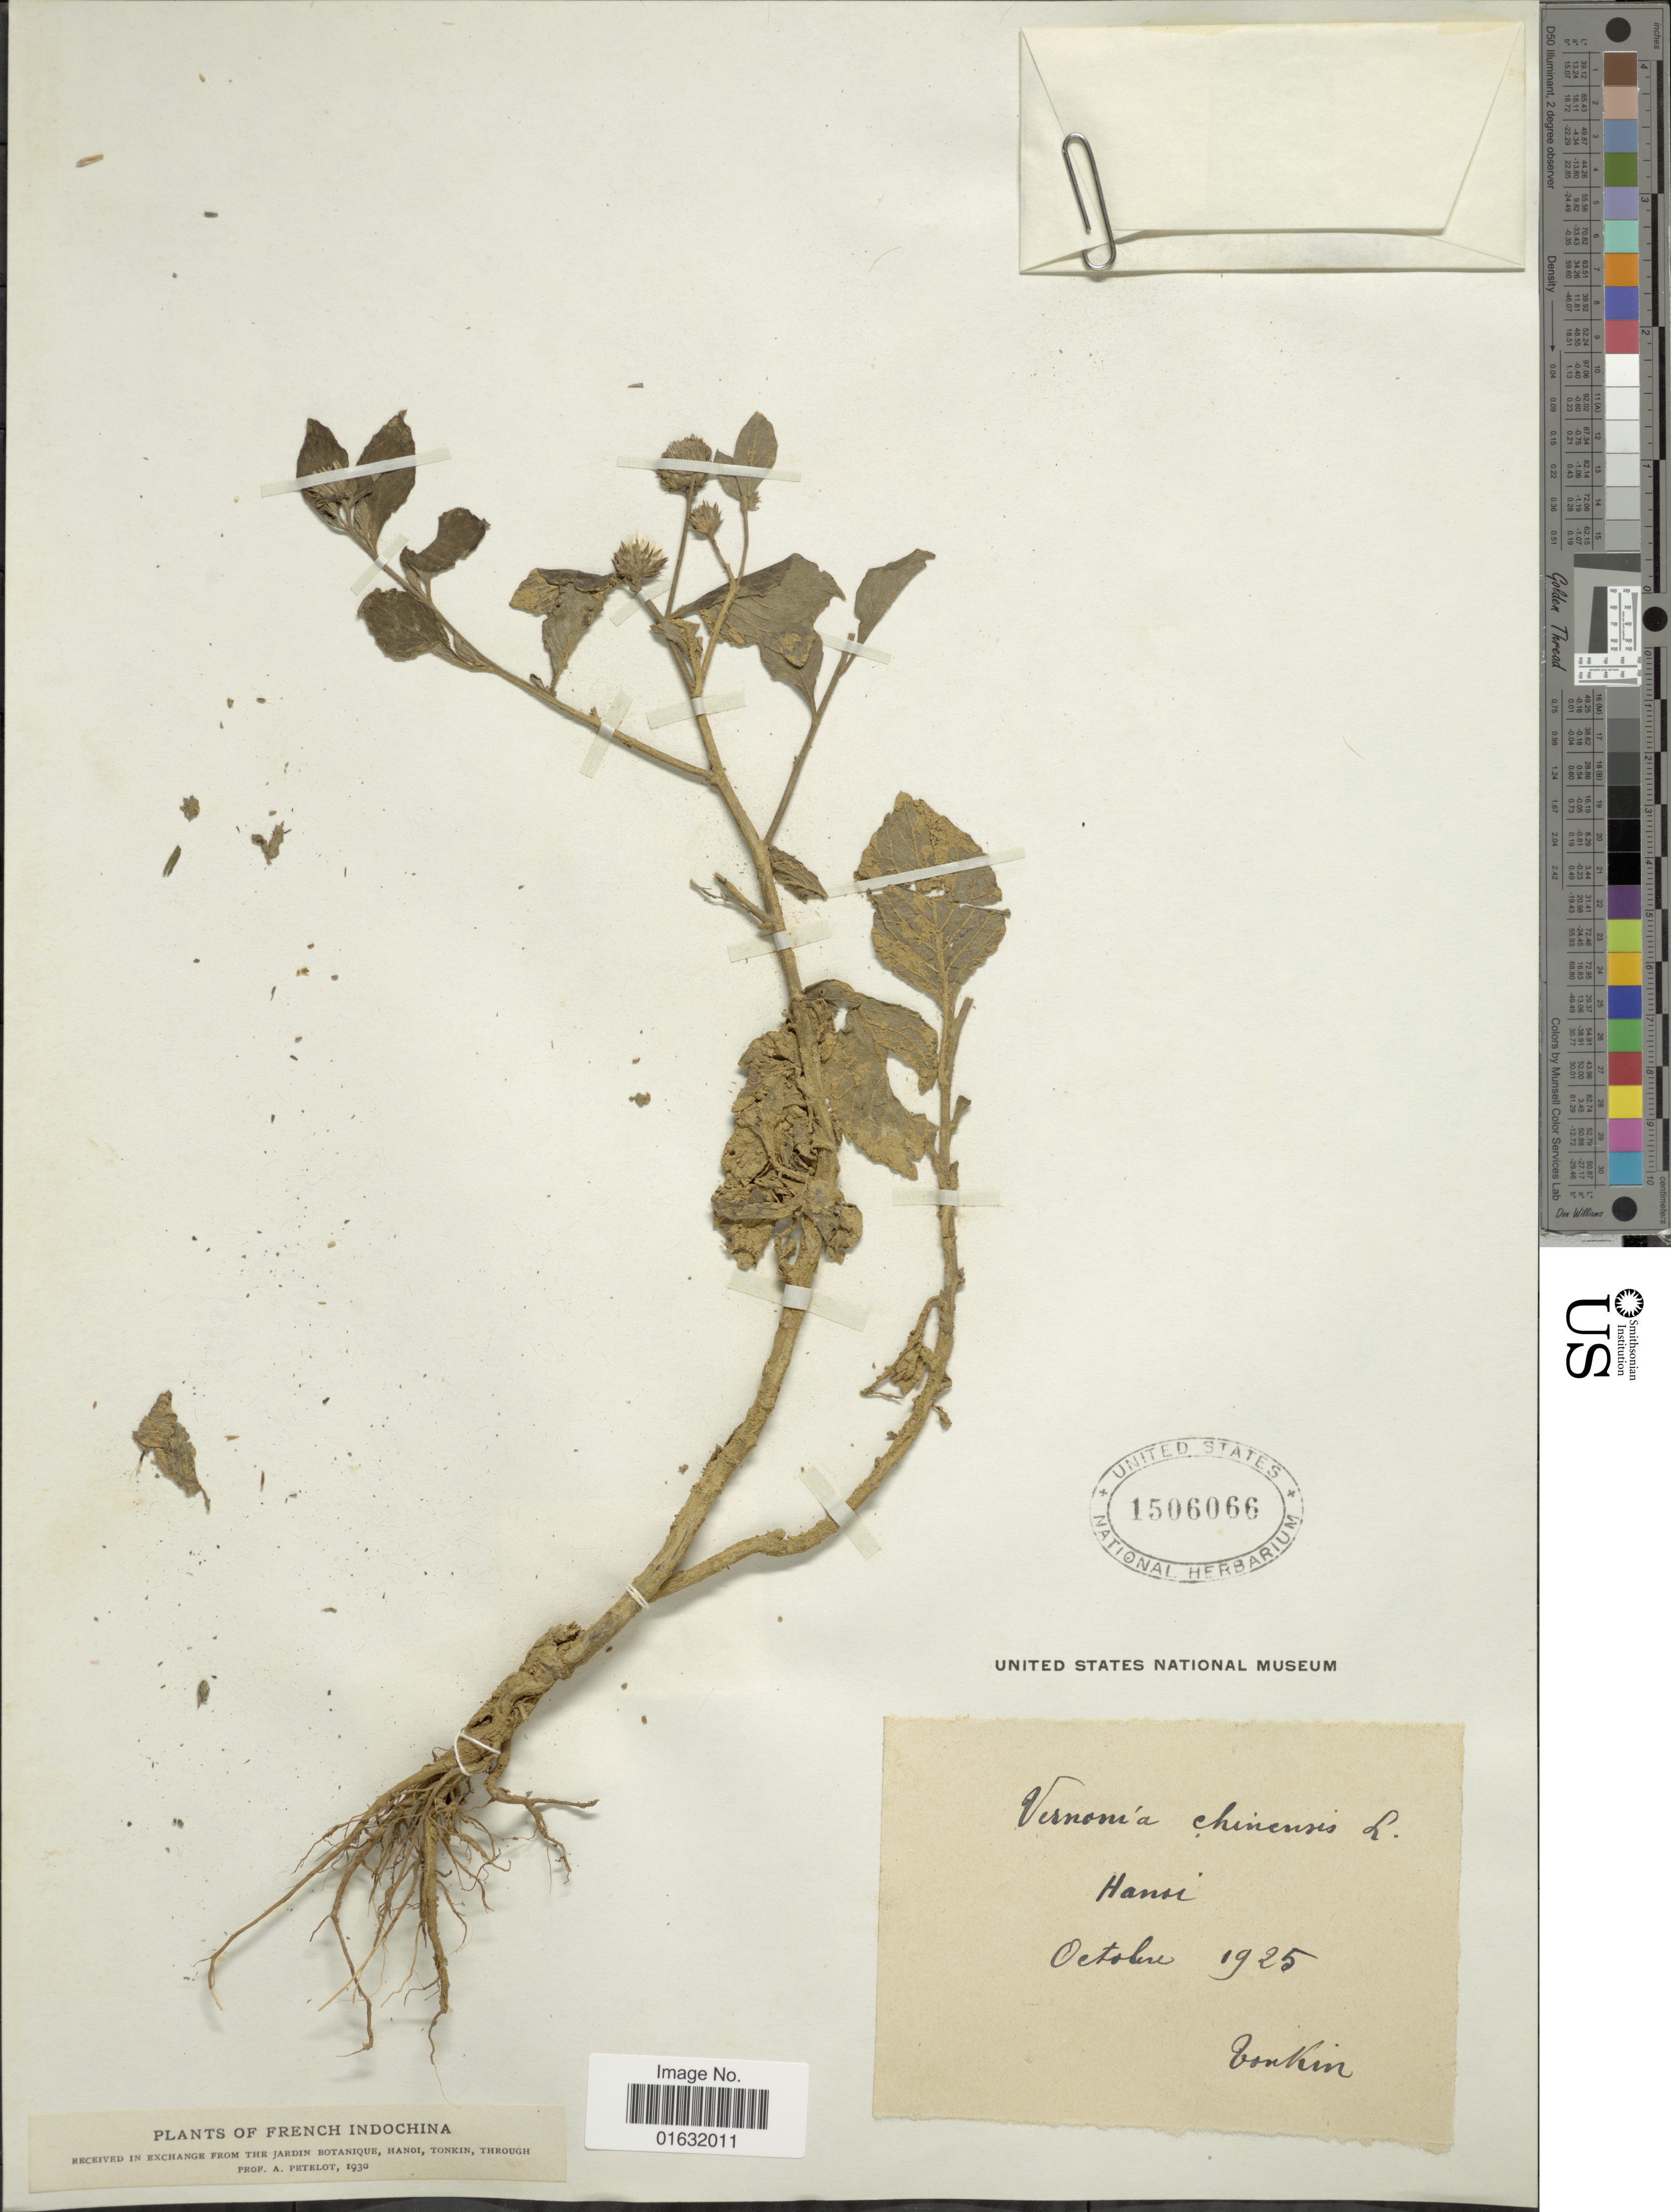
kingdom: Plantae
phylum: Tracheophyta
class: Magnoliopsida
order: Asterales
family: Asteraceae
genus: Cyanthillium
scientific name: Cyanthillium patulum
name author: (Aiton) H. Rob.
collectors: A. Petelot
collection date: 1925-10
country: Vietnam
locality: Tonkin. Hansi, French Indochina.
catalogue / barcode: US 1506066